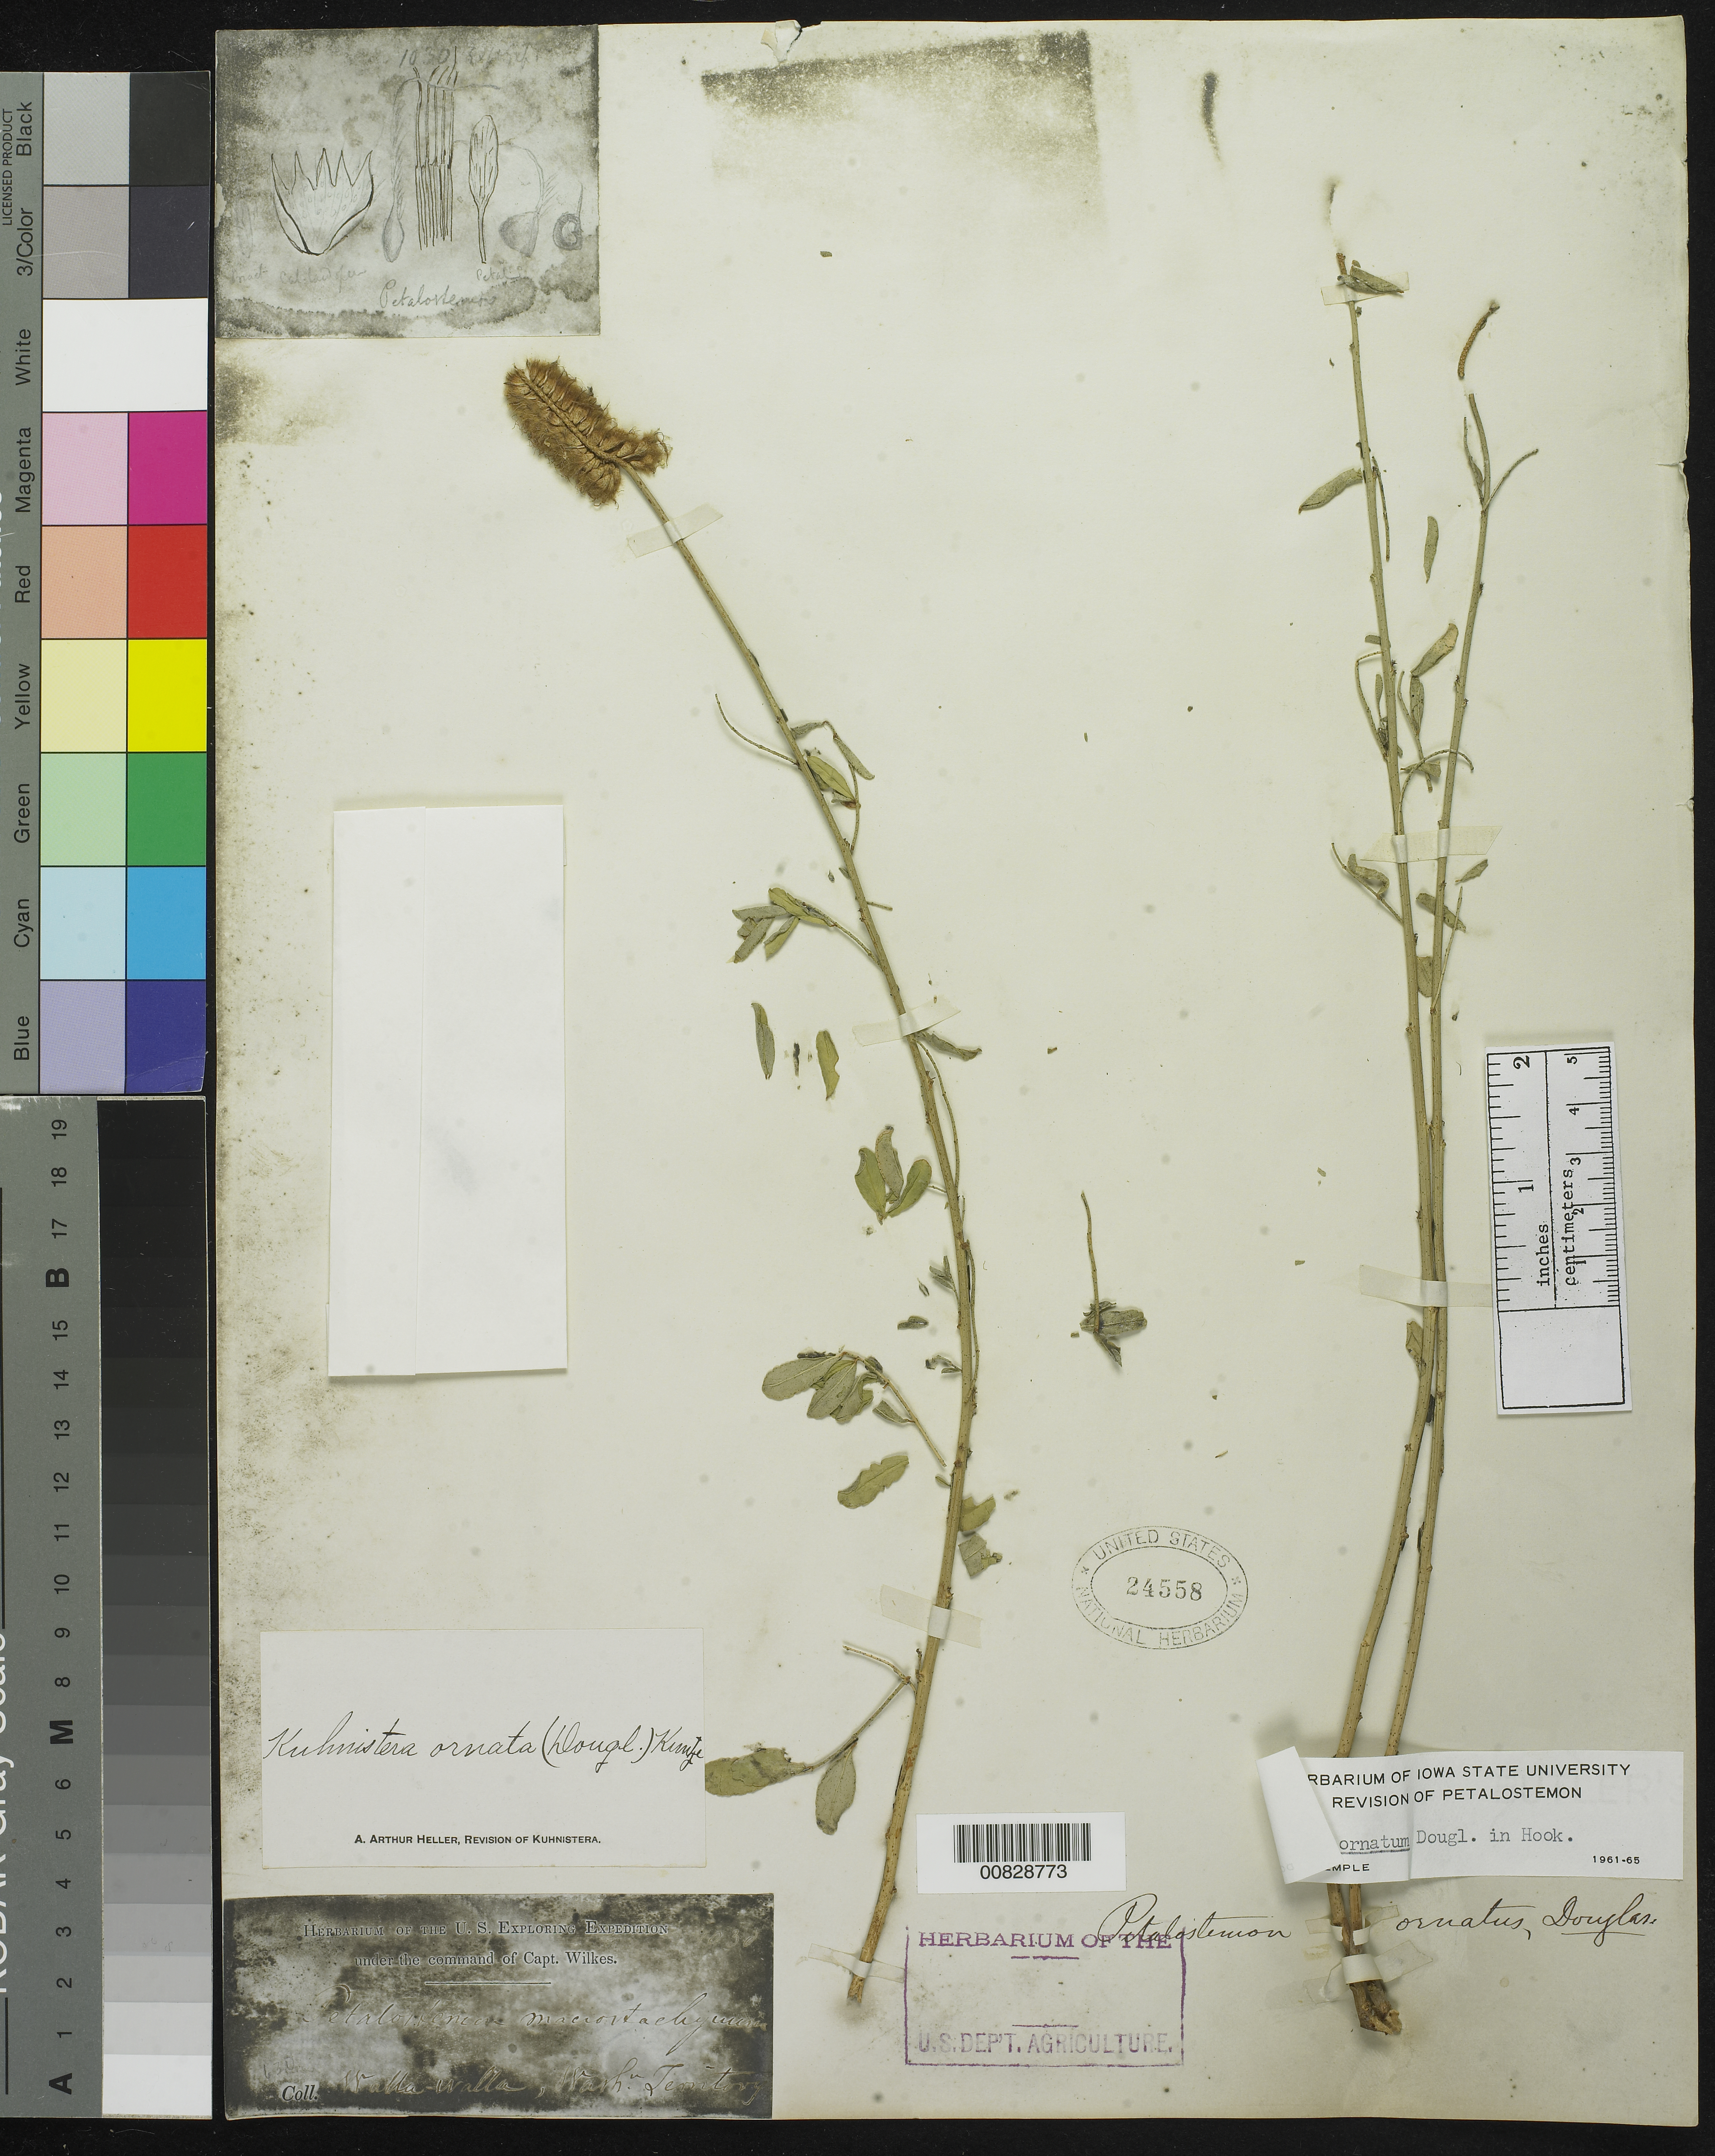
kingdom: Plantae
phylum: Tracheophyta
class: Magnoliopsida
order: Fabales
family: Fabaceae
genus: Dalea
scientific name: Dalea ornata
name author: (Hook.) Eaton & Wright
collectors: Wilkes Explor. Exped.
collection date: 1838/1842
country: United States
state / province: Washington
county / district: Walla Walla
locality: Walla Walla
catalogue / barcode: US 24558